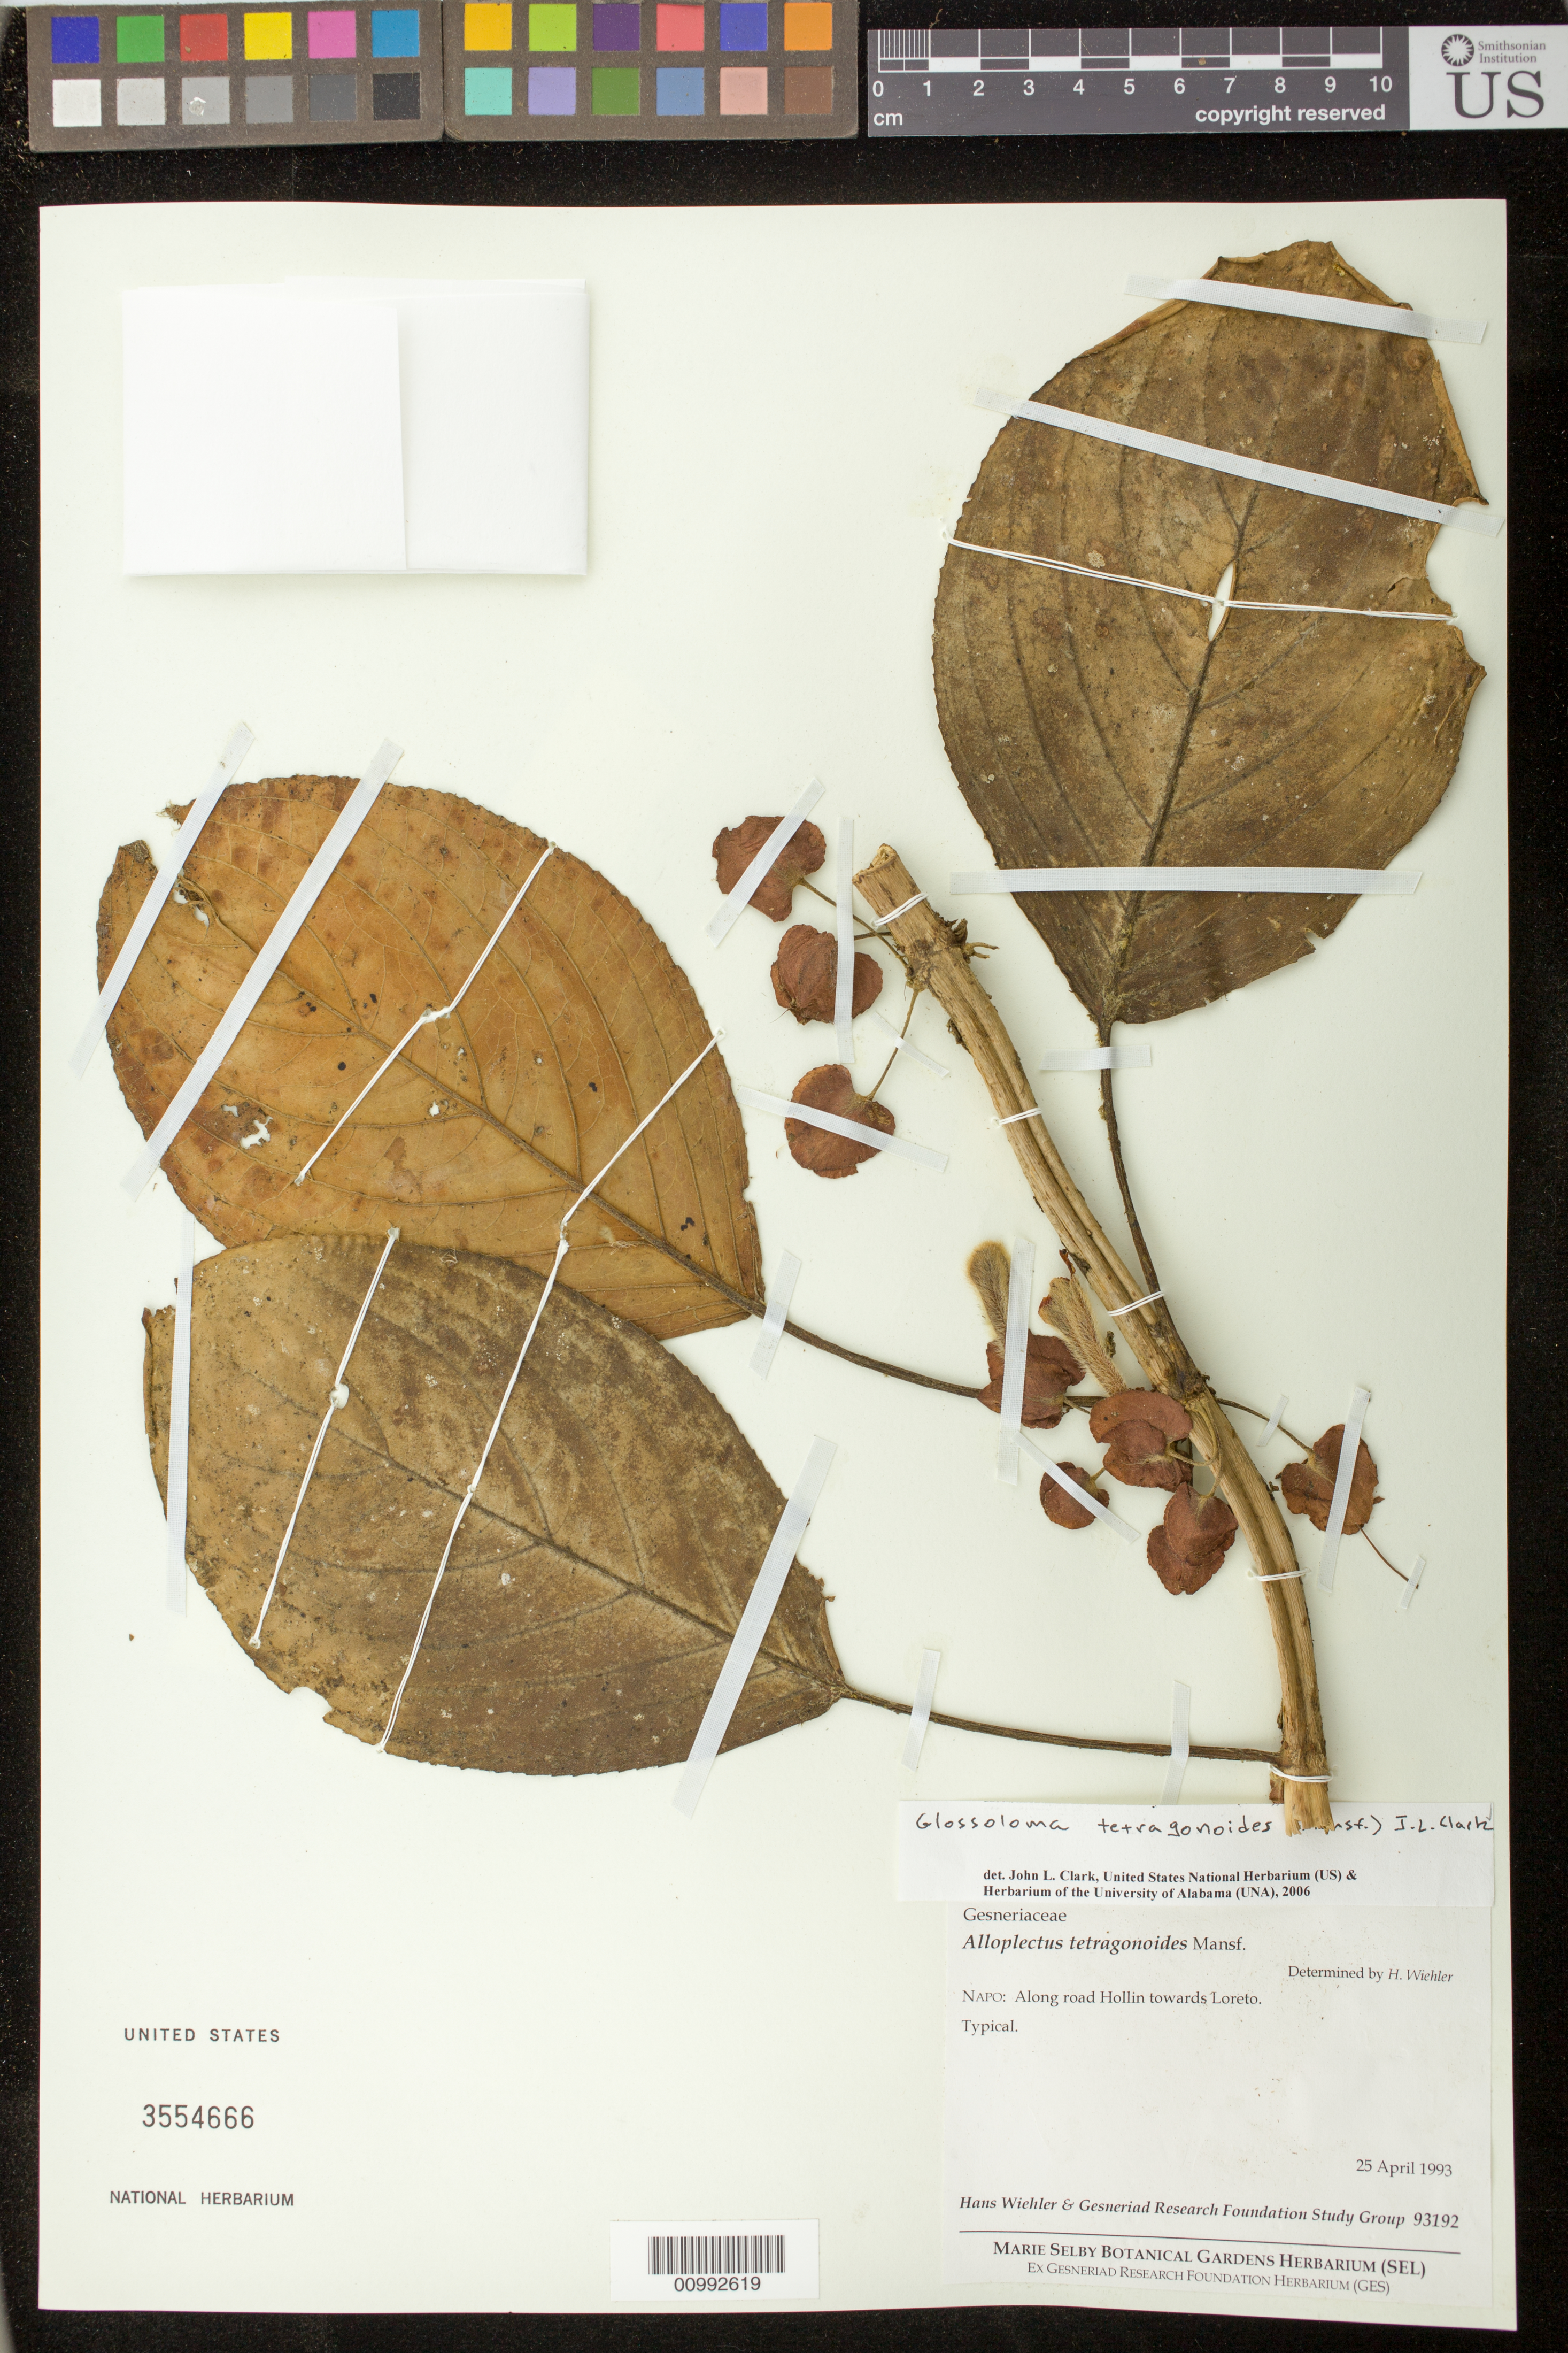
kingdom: Plantae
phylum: Tracheophyta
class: Magnoliopsida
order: Lamiales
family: Gesneriaceae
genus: Glossoloma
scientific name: Glossoloma tetragonoides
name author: (Mansf.) J.L. Clark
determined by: Clark, J. L., (SEL), The Marie Selby Botanical Garden (UNITED STATES)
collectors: H. J. Wiehler & GRF Study Group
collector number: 93192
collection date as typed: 25 Apr 1993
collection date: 1993-04-25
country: Ecuador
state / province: Napo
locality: Napo: along road Hollin towards Loreto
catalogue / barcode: US 3554666